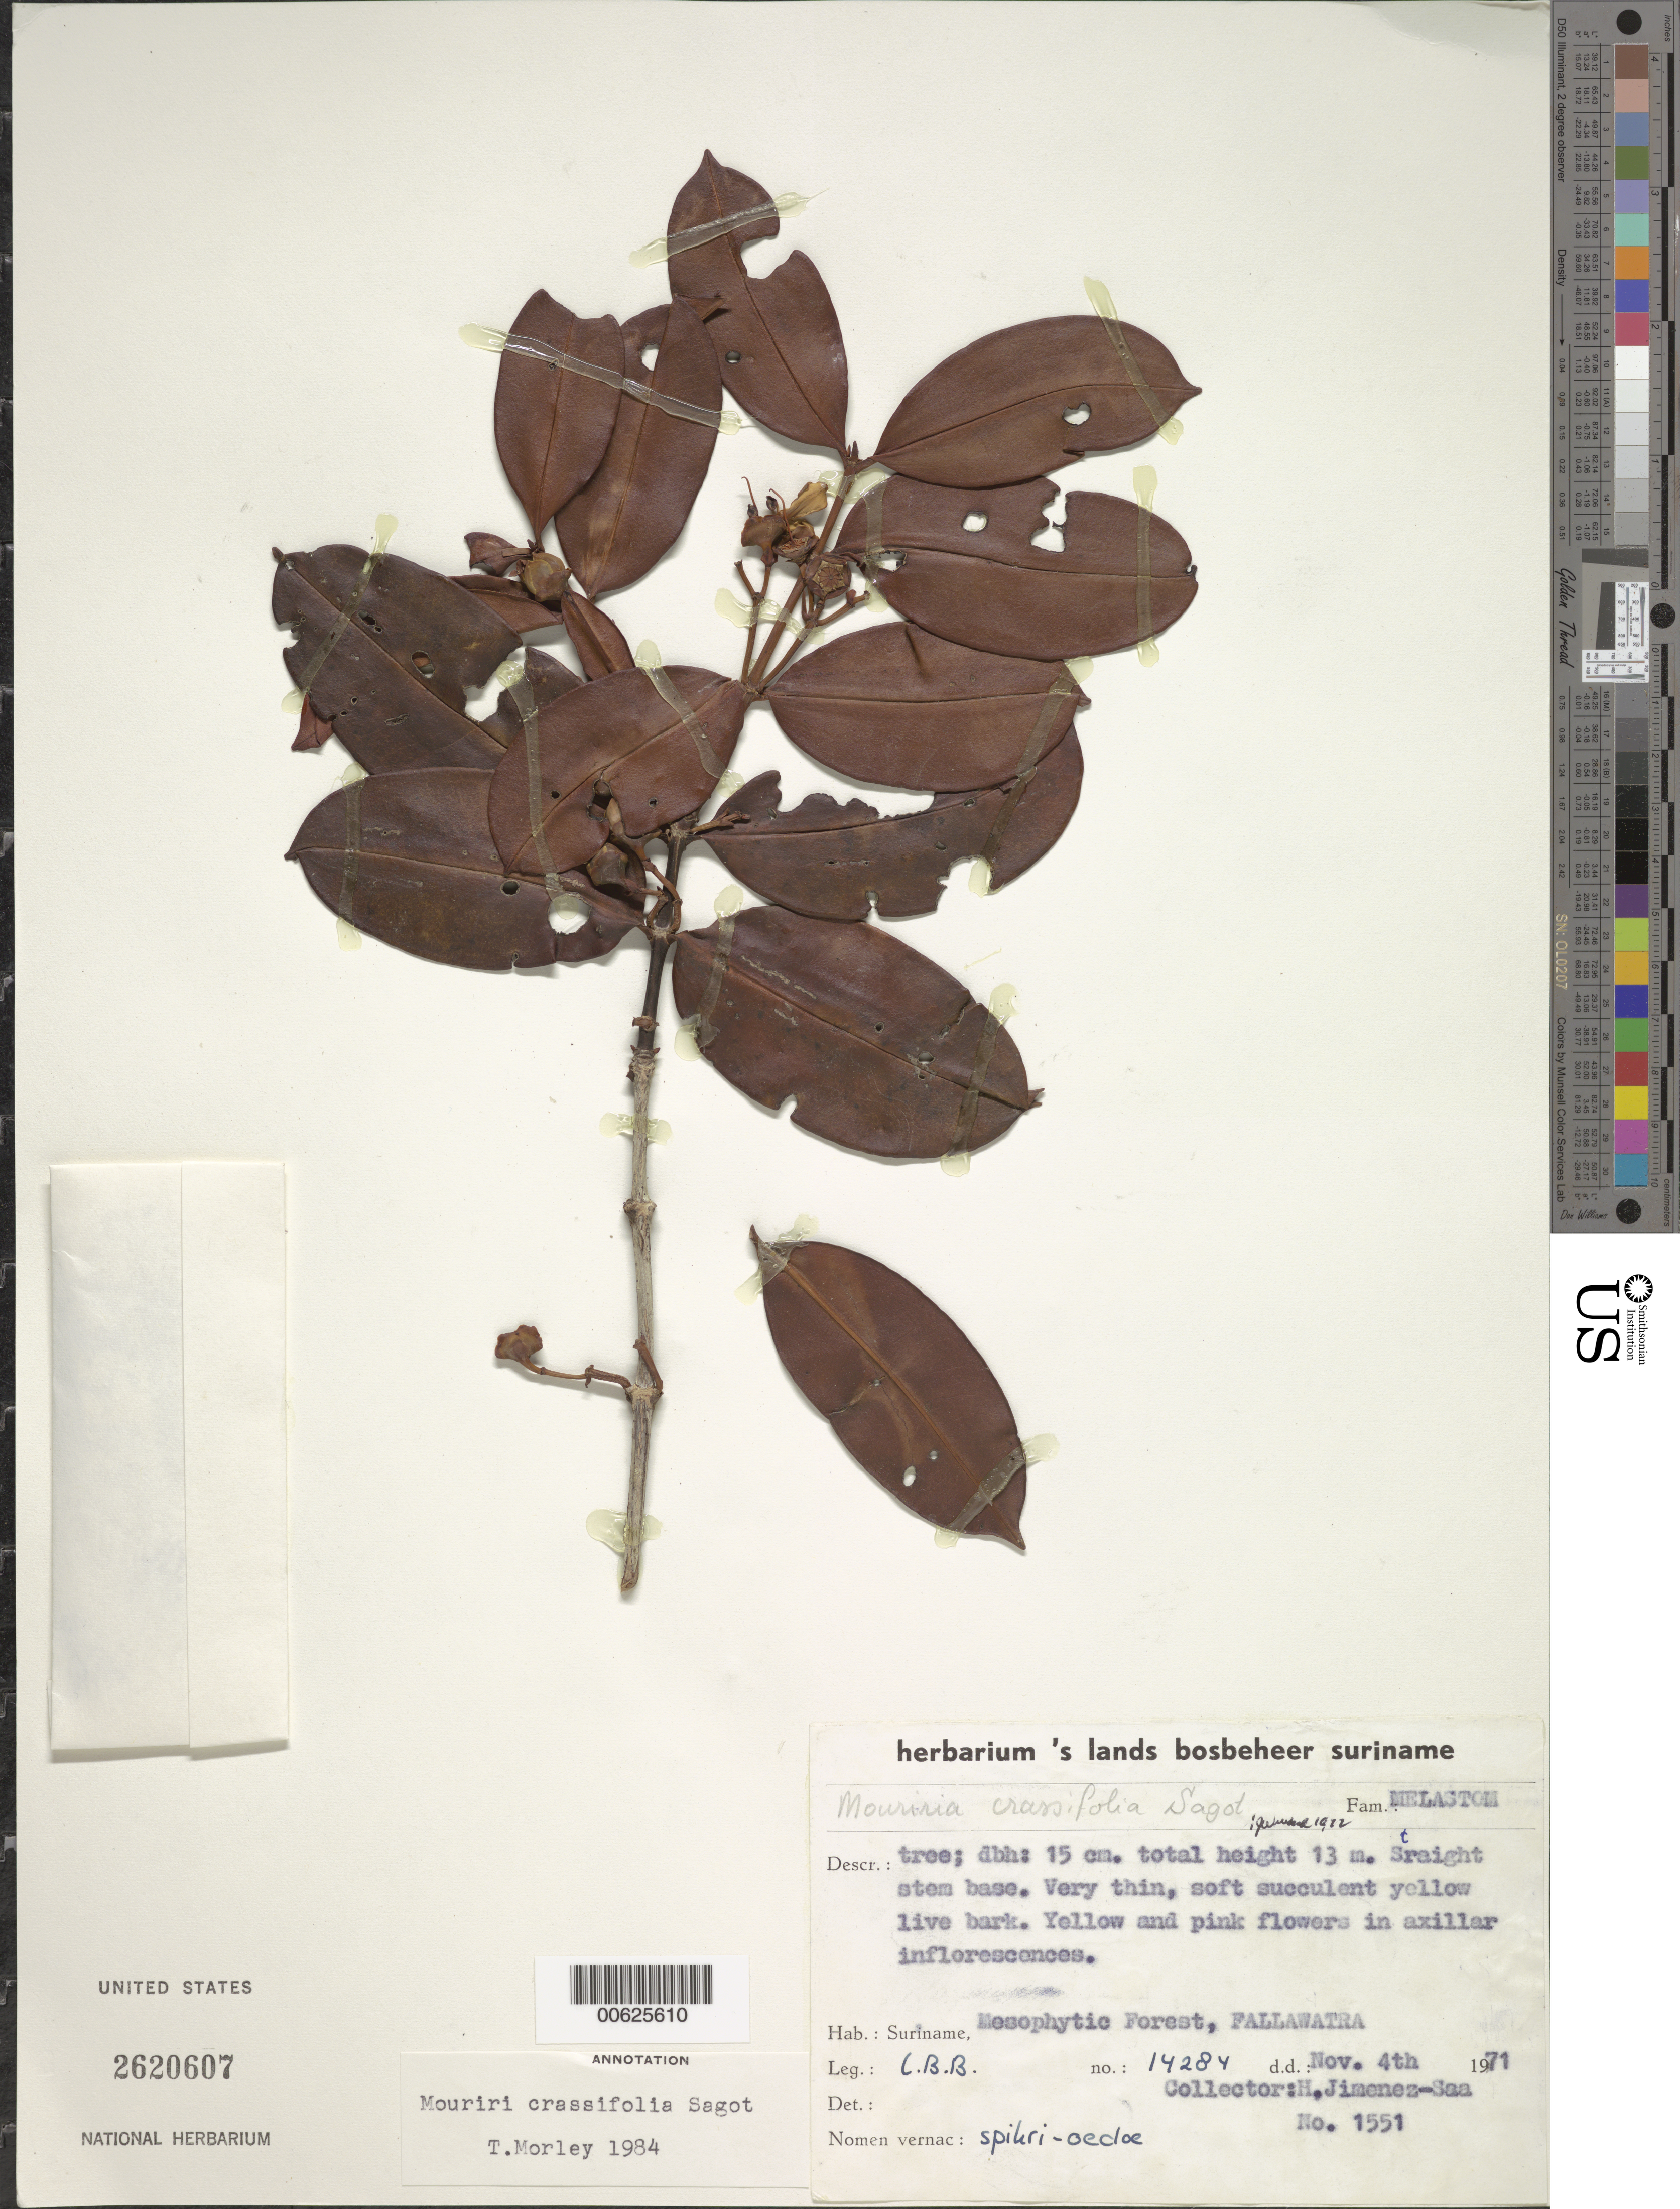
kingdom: Plantae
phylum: Tracheophyta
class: Magnoliopsida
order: Myrtales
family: Melastomataceae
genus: Mouriri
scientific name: Mouriri crassifolia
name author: Sagot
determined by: Morley, T.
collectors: L.B.B.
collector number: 14284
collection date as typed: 4-Nov-71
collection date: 1971-11-04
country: Suriname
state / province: Nickerie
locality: Fallawatra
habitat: Mesophytic forest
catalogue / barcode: US 2620607